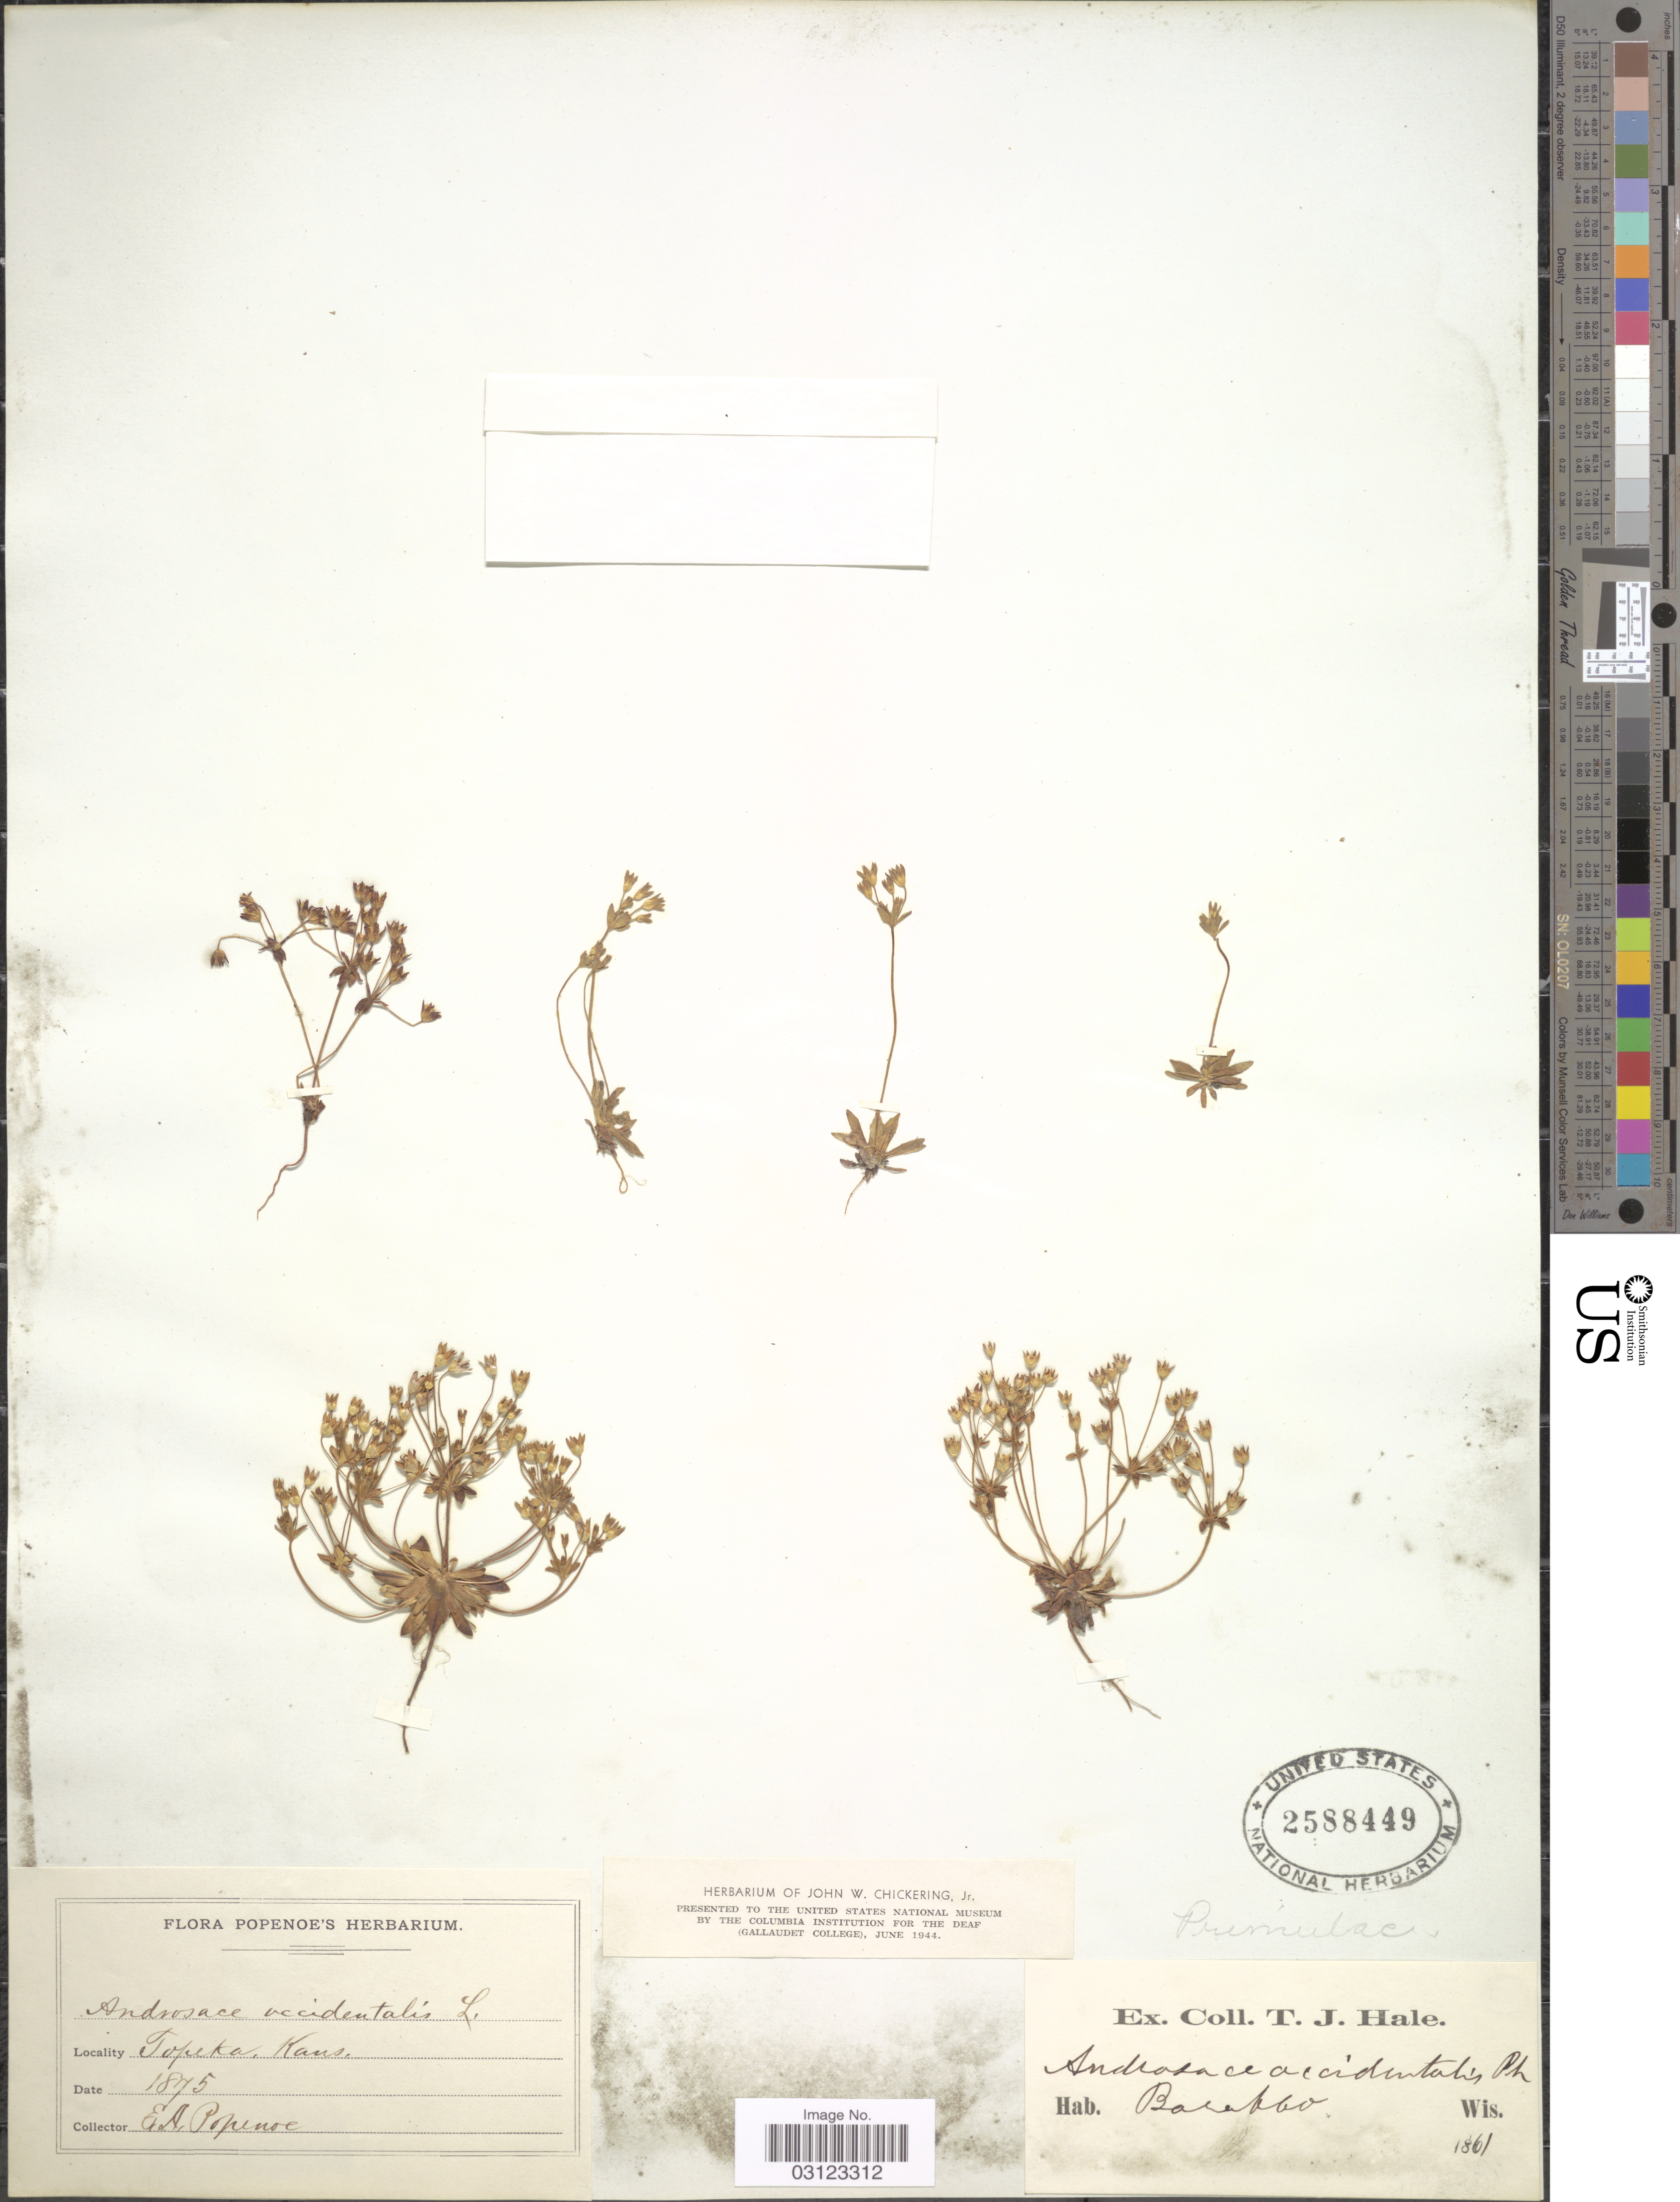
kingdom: Plantae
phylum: Tracheophyta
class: Magnoliopsida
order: Ericales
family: Primulaceae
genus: Androsace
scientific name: Androsace occidentalis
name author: (Pursh) Pursh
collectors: T. Hale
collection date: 1861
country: United States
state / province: Wisconsin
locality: Baraboo. Wis.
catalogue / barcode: US 2588449-2